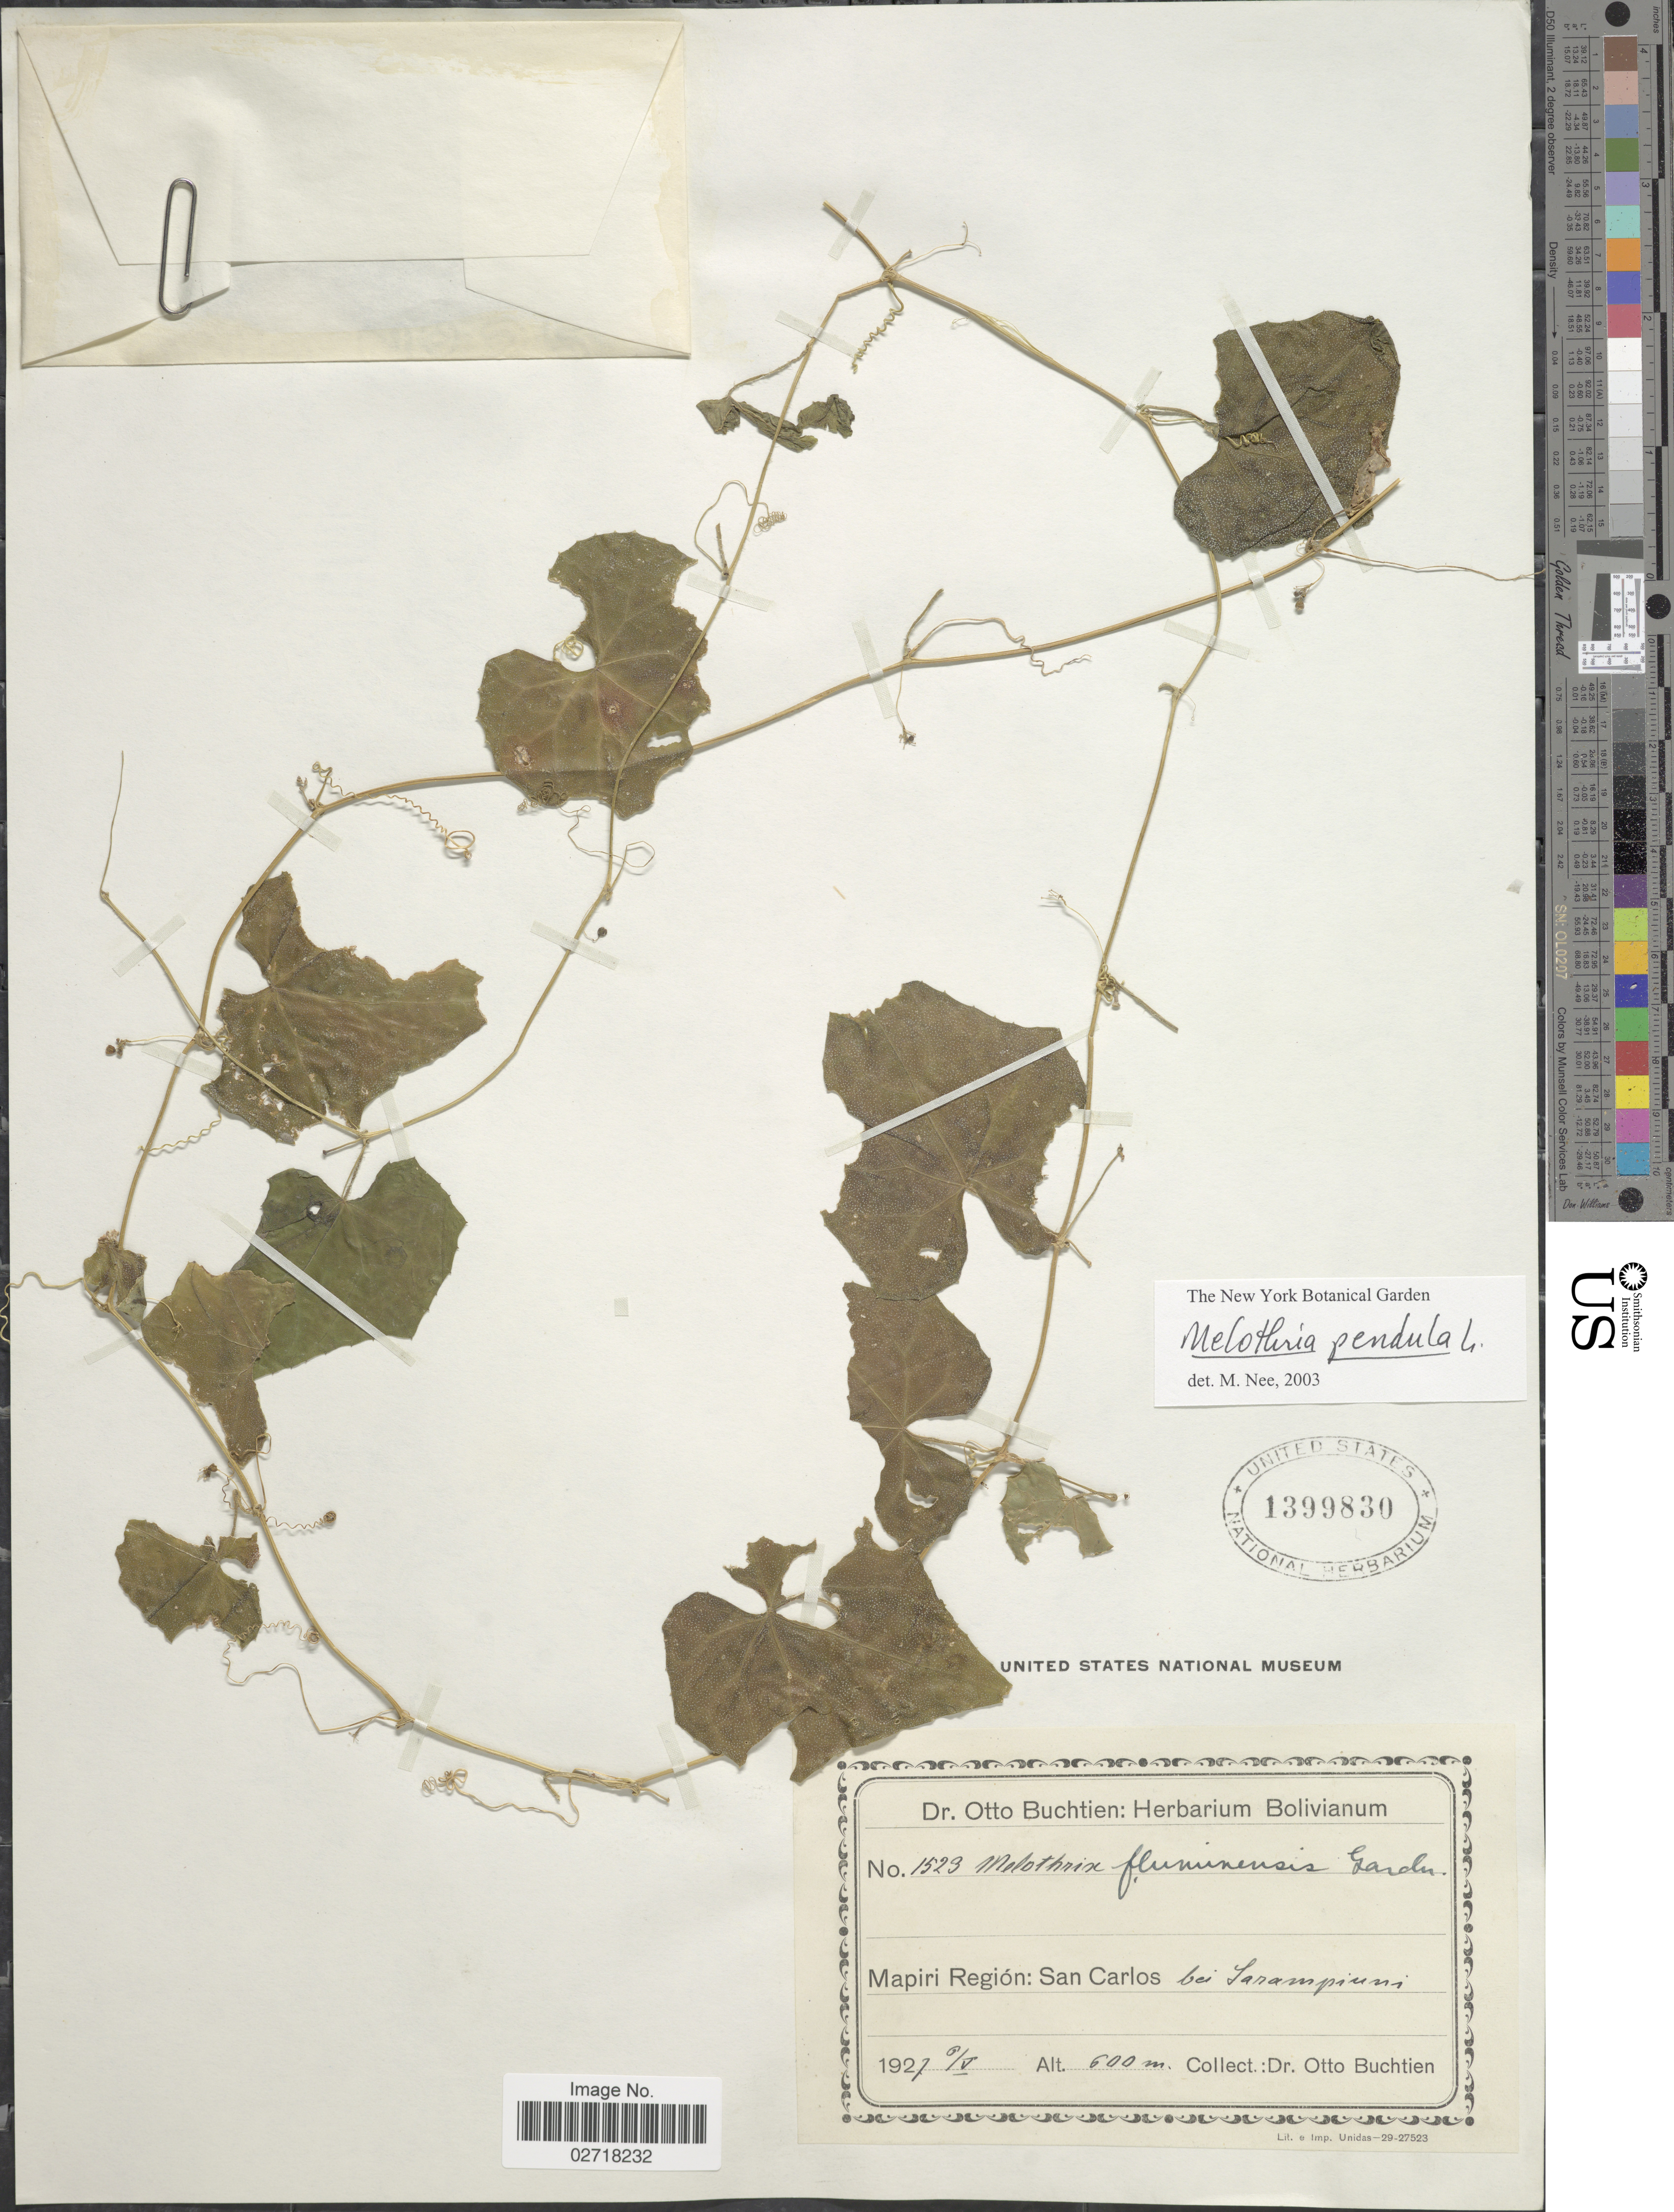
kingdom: Plantae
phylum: Tracheophyta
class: Magnoliopsida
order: Cucurbitales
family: Cucurbitaceae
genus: Melothria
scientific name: Melothria pendula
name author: L.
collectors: O. Buchtien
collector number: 1523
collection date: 1927-05-06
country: Bolivia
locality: Mapiri Region: San Carlos bei Sarampiuni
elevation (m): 600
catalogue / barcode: US 1399830